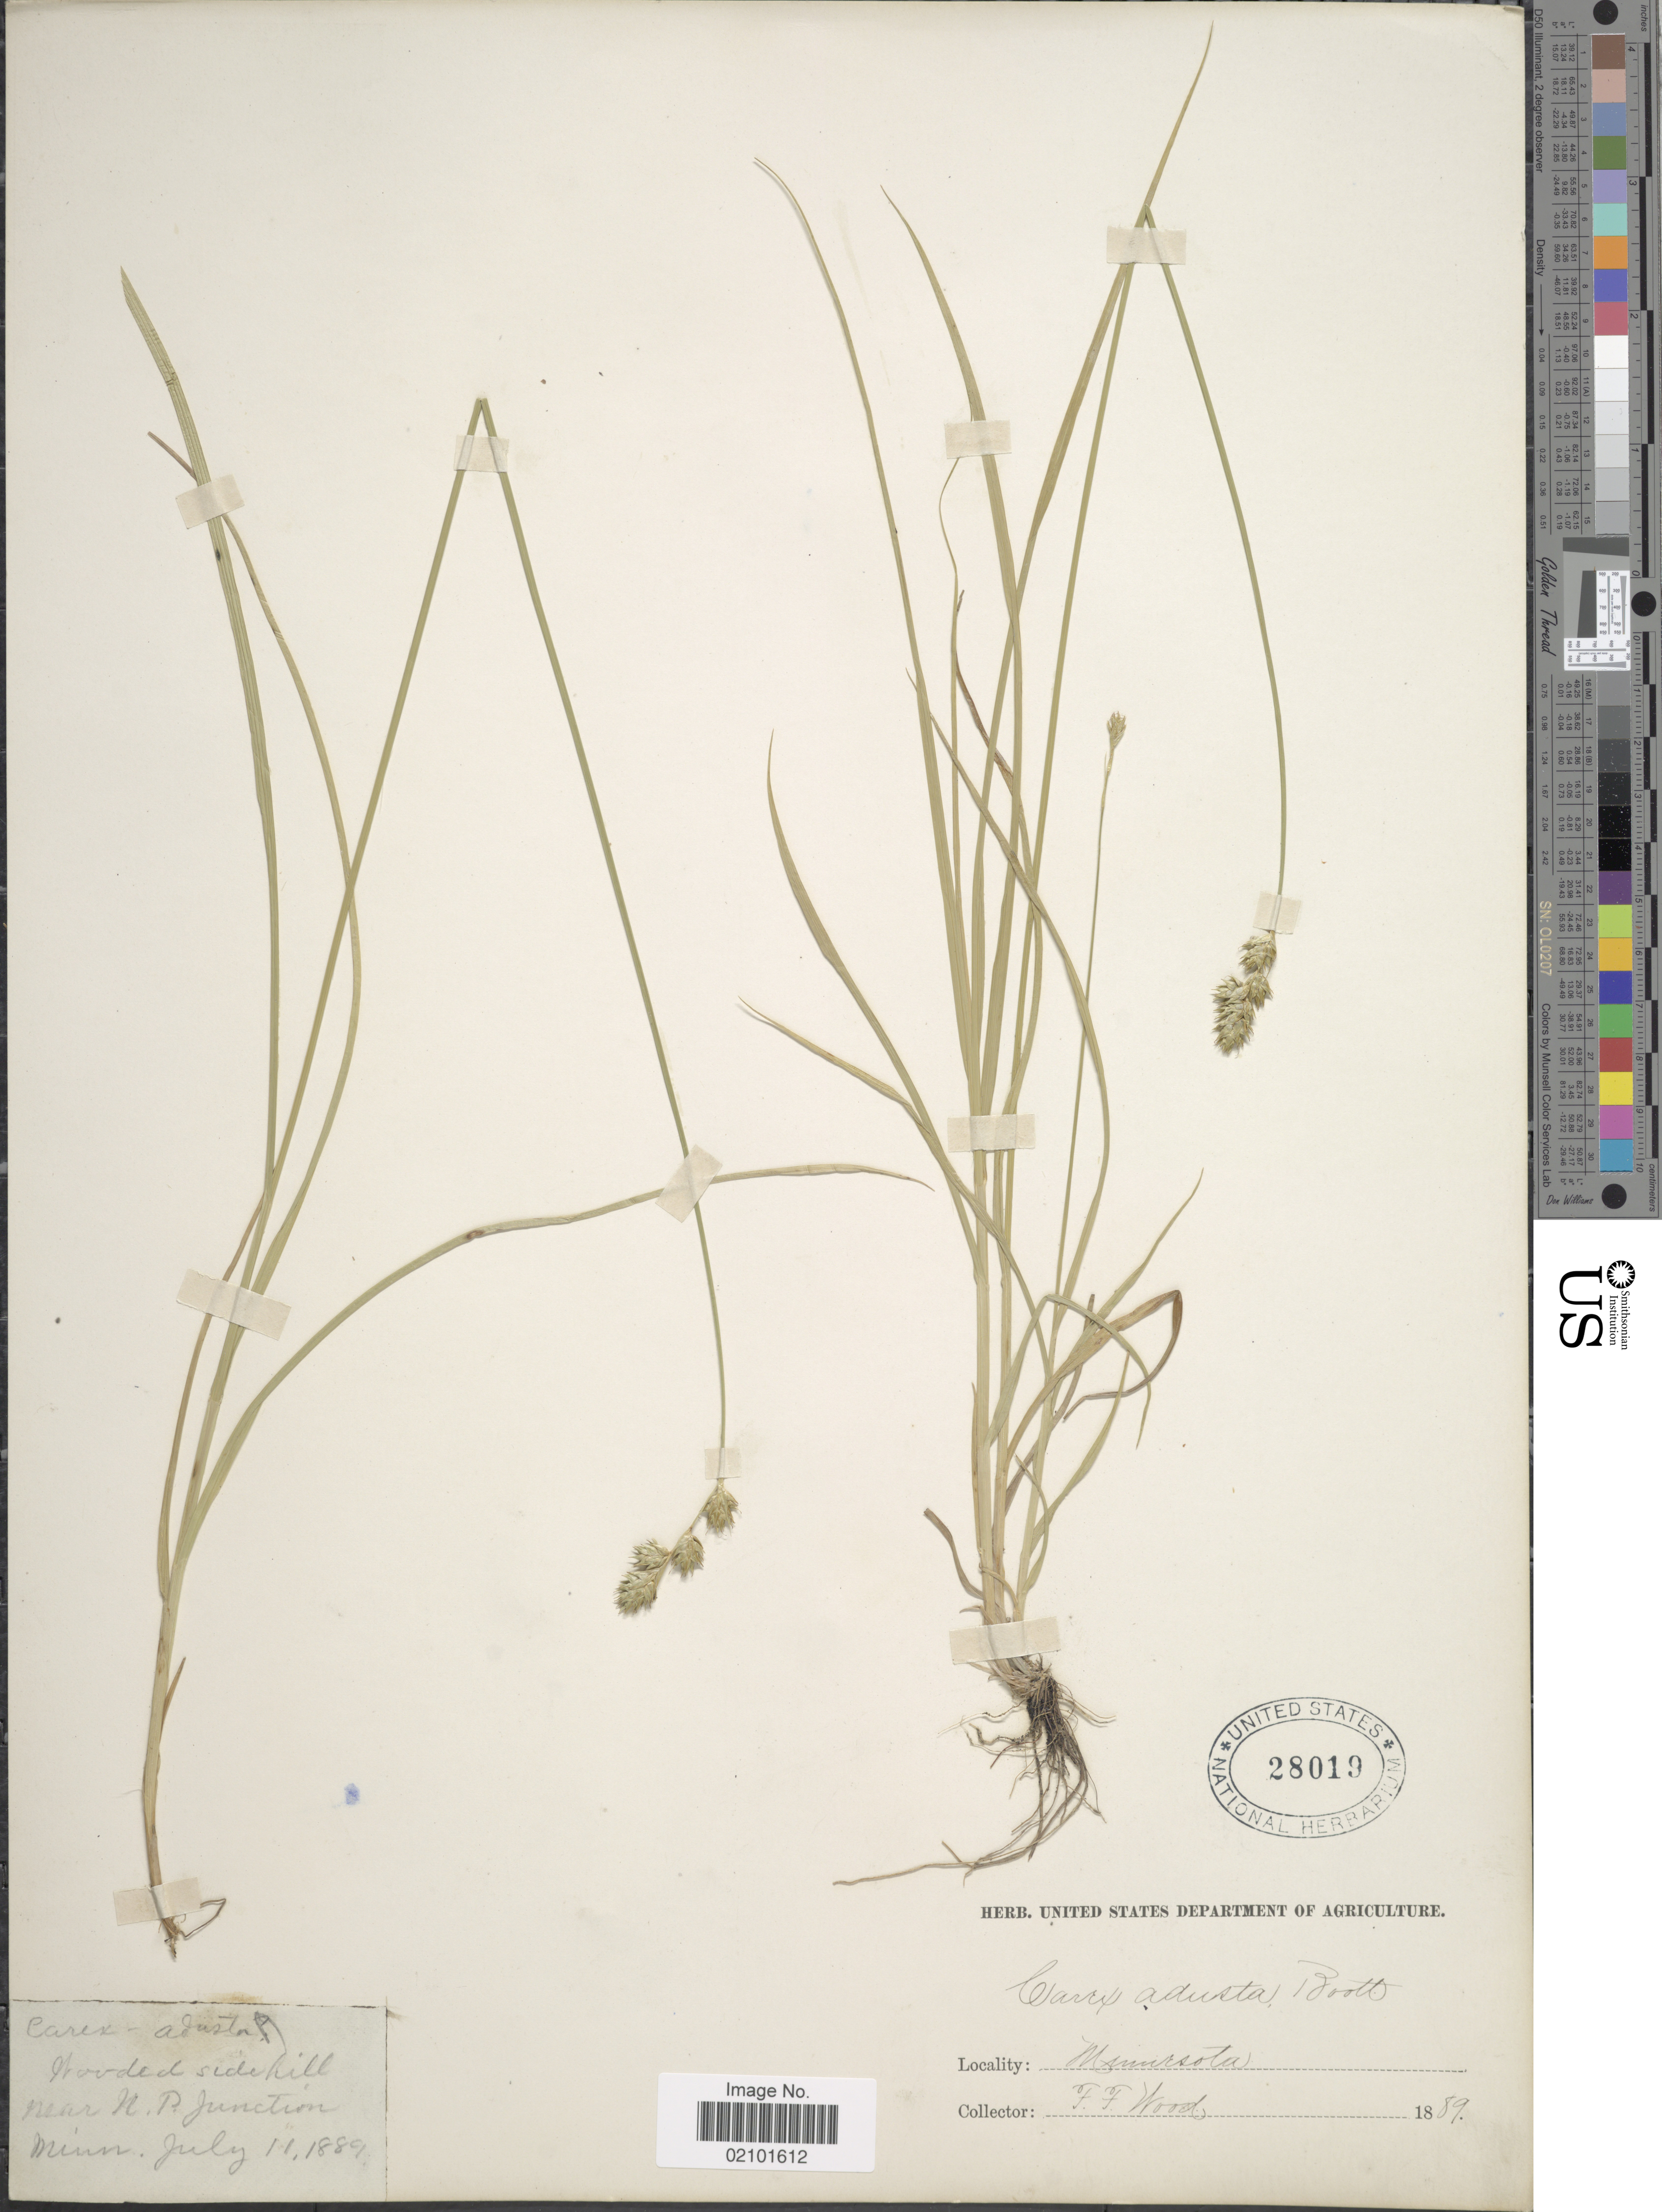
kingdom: Plantae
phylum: Tracheophyta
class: Liliopsida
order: Poales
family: Cyperaceae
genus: Carex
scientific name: Carex adusta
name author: Boott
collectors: F. Wood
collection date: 1889-07-11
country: United States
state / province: Minnesota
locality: Near N. P. Junction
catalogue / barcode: US 28019